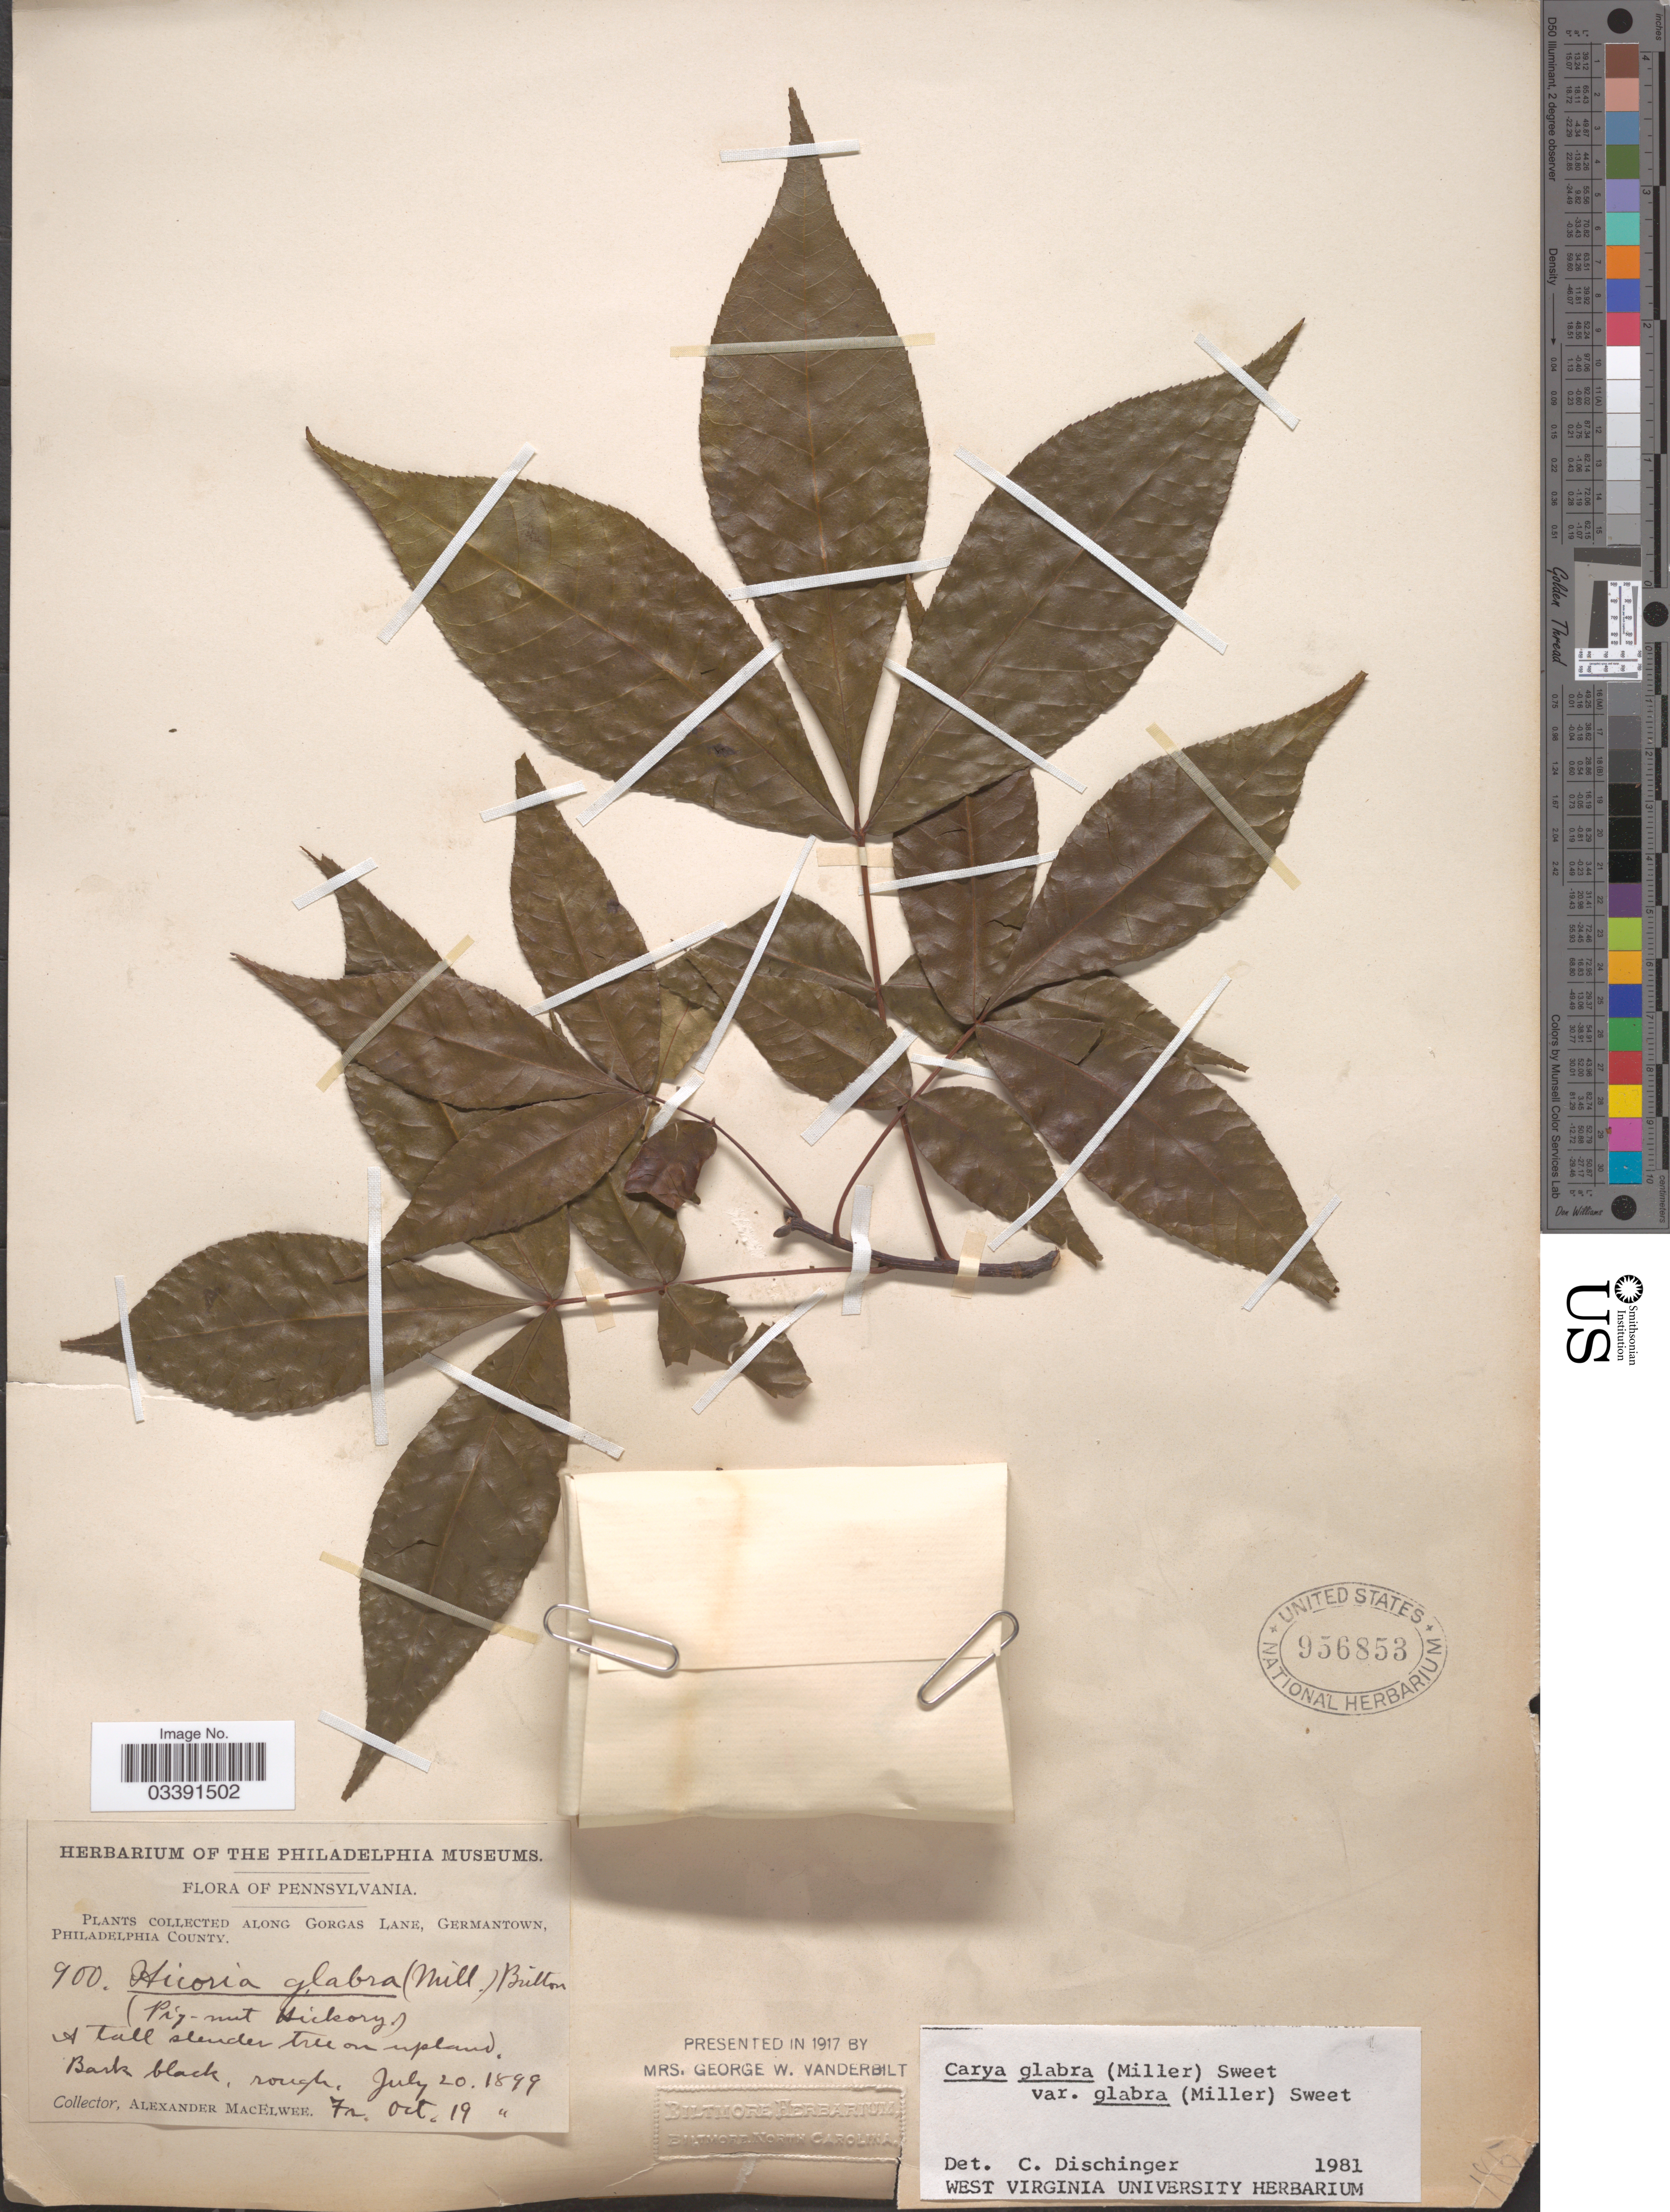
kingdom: Plantae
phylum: Tracheophyta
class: Magnoliopsida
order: Fagales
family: Juglandaceae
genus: Carya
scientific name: Carya glabra var. glabra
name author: (Mill.) Sweet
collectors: A. MacElwee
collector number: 900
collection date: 1899-07-20/1899-10-19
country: United States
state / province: Pennsylvania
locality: Along Gorgas Lane, Germantown, Philadelphia County.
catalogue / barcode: US 956853